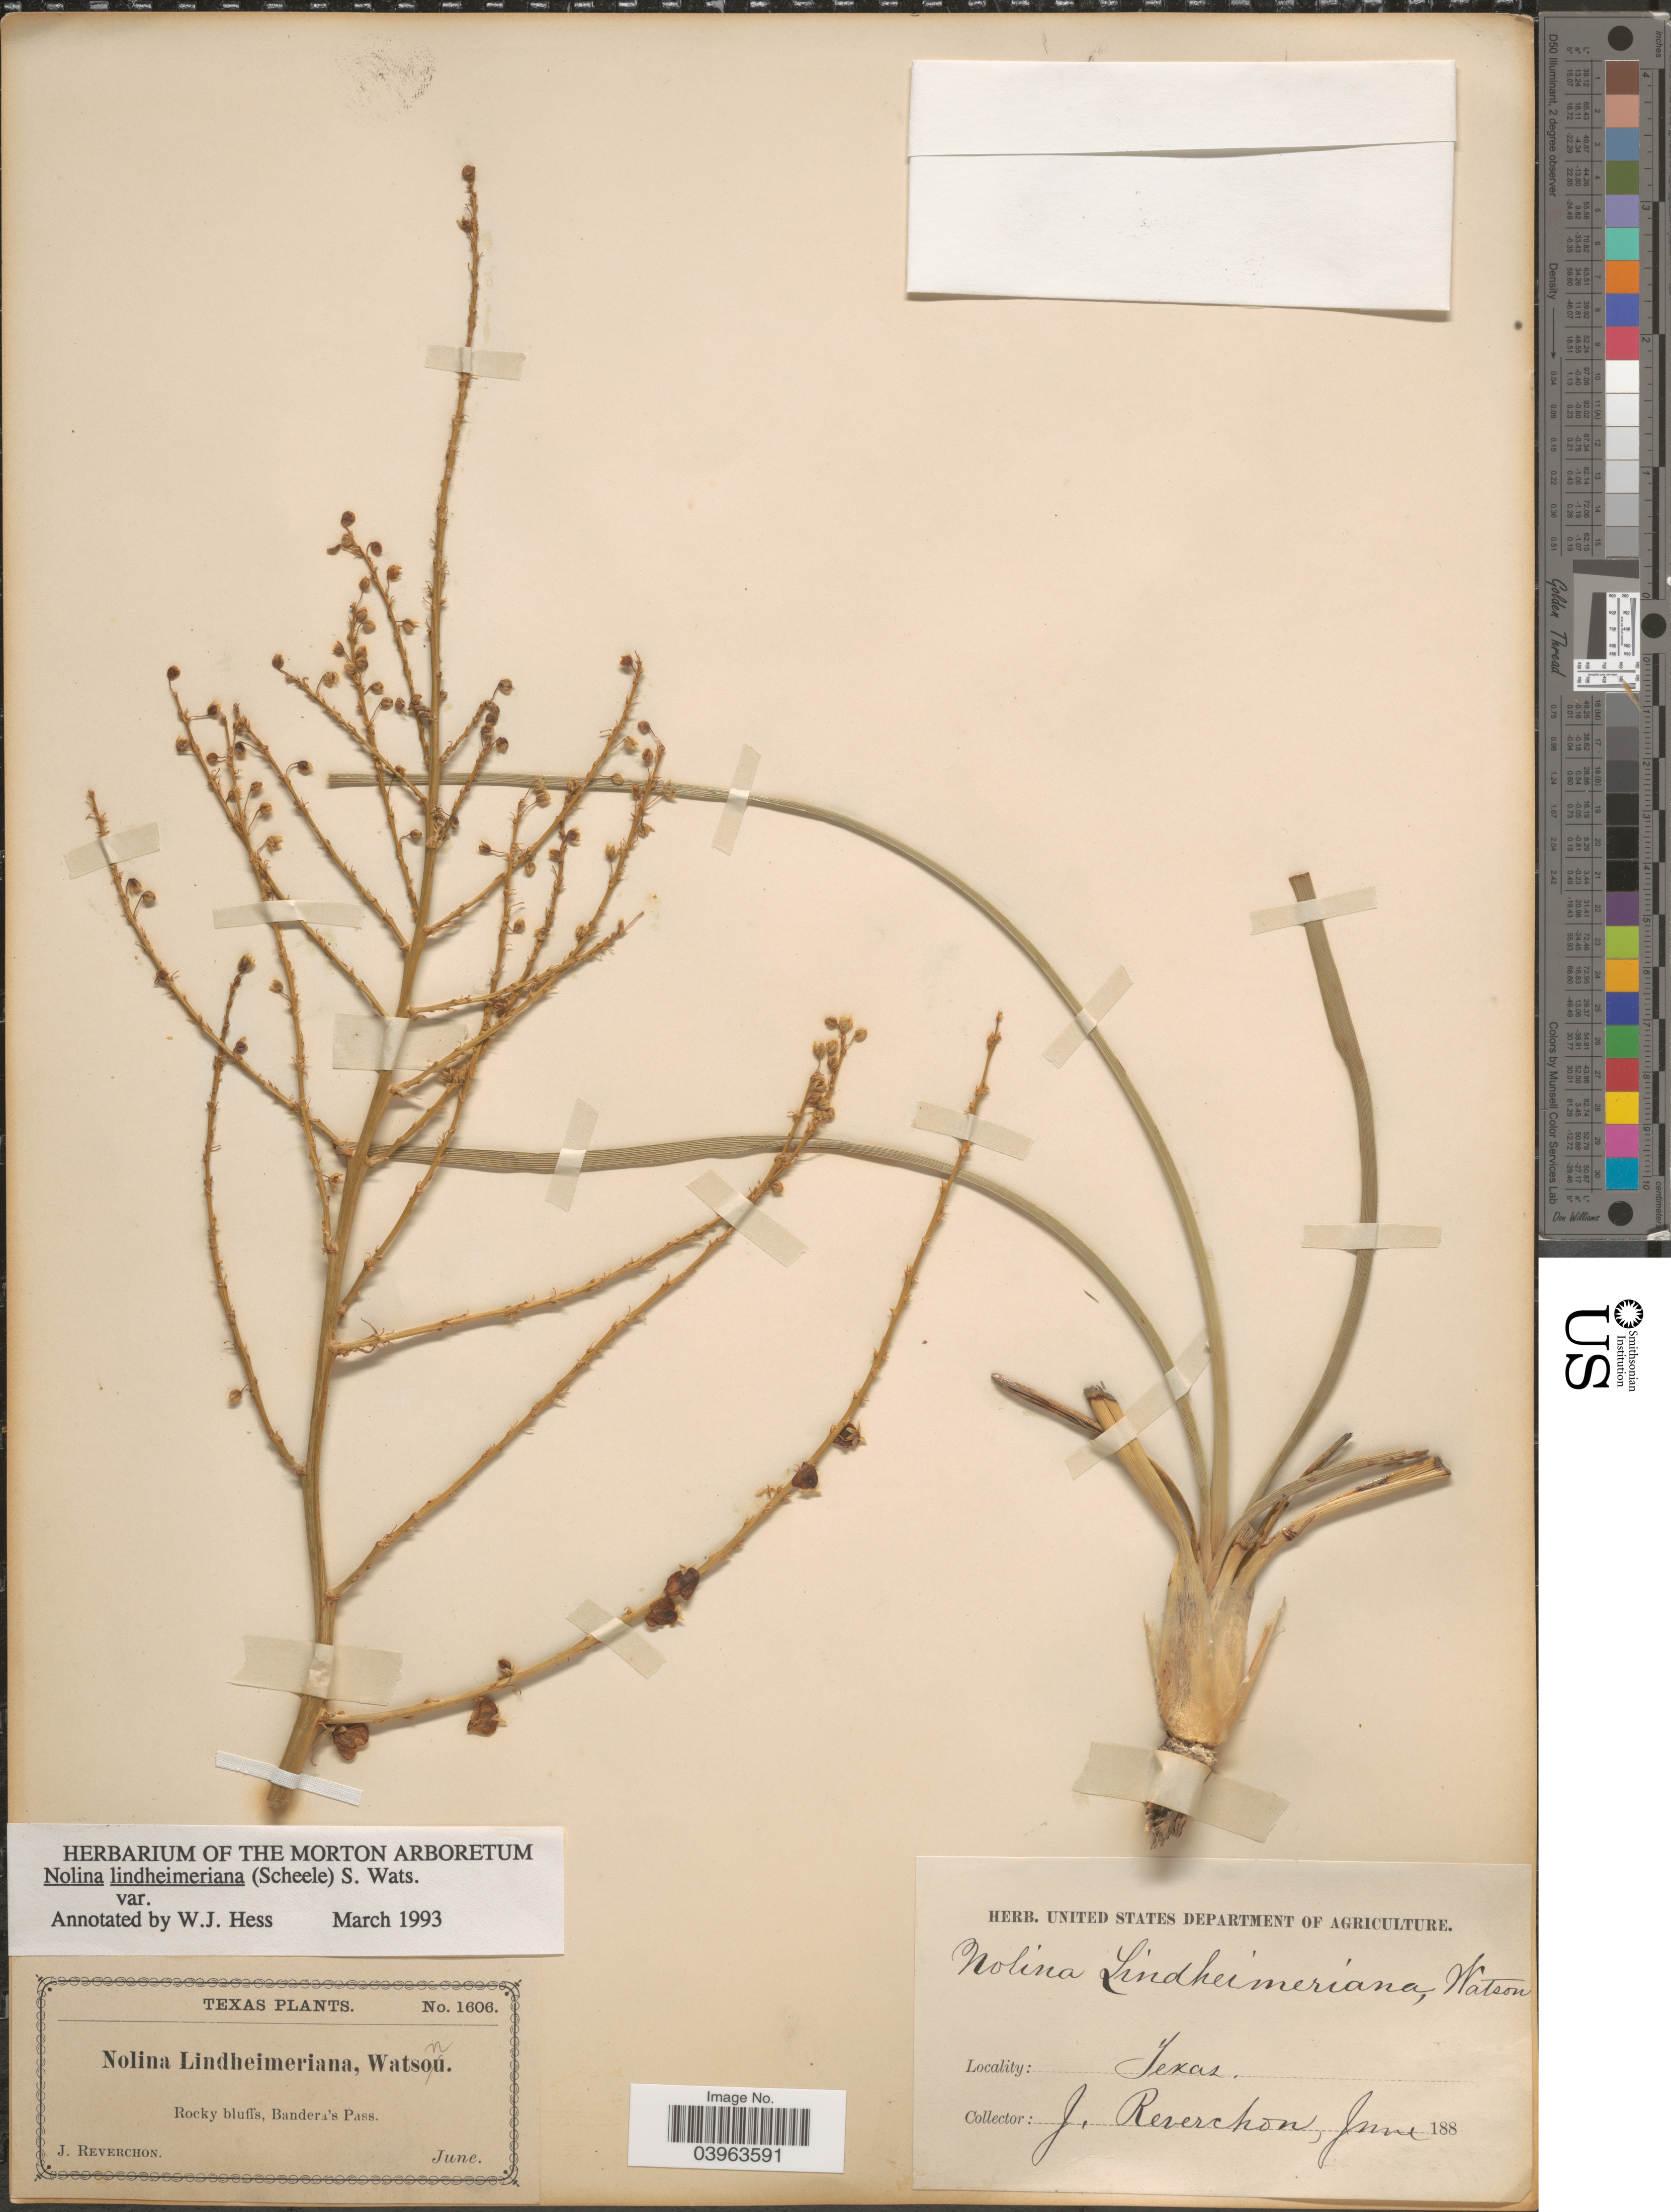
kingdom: Plantae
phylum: Tracheophyta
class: Liliopsida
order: Asparagales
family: Asparagaceae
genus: Nolina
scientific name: Nolina lindheimeriana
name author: (Scheele) S. Watson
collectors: J. Reverchon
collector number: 1606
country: United States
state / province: Texas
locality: Rocky bluffs, Bandera's Pass.